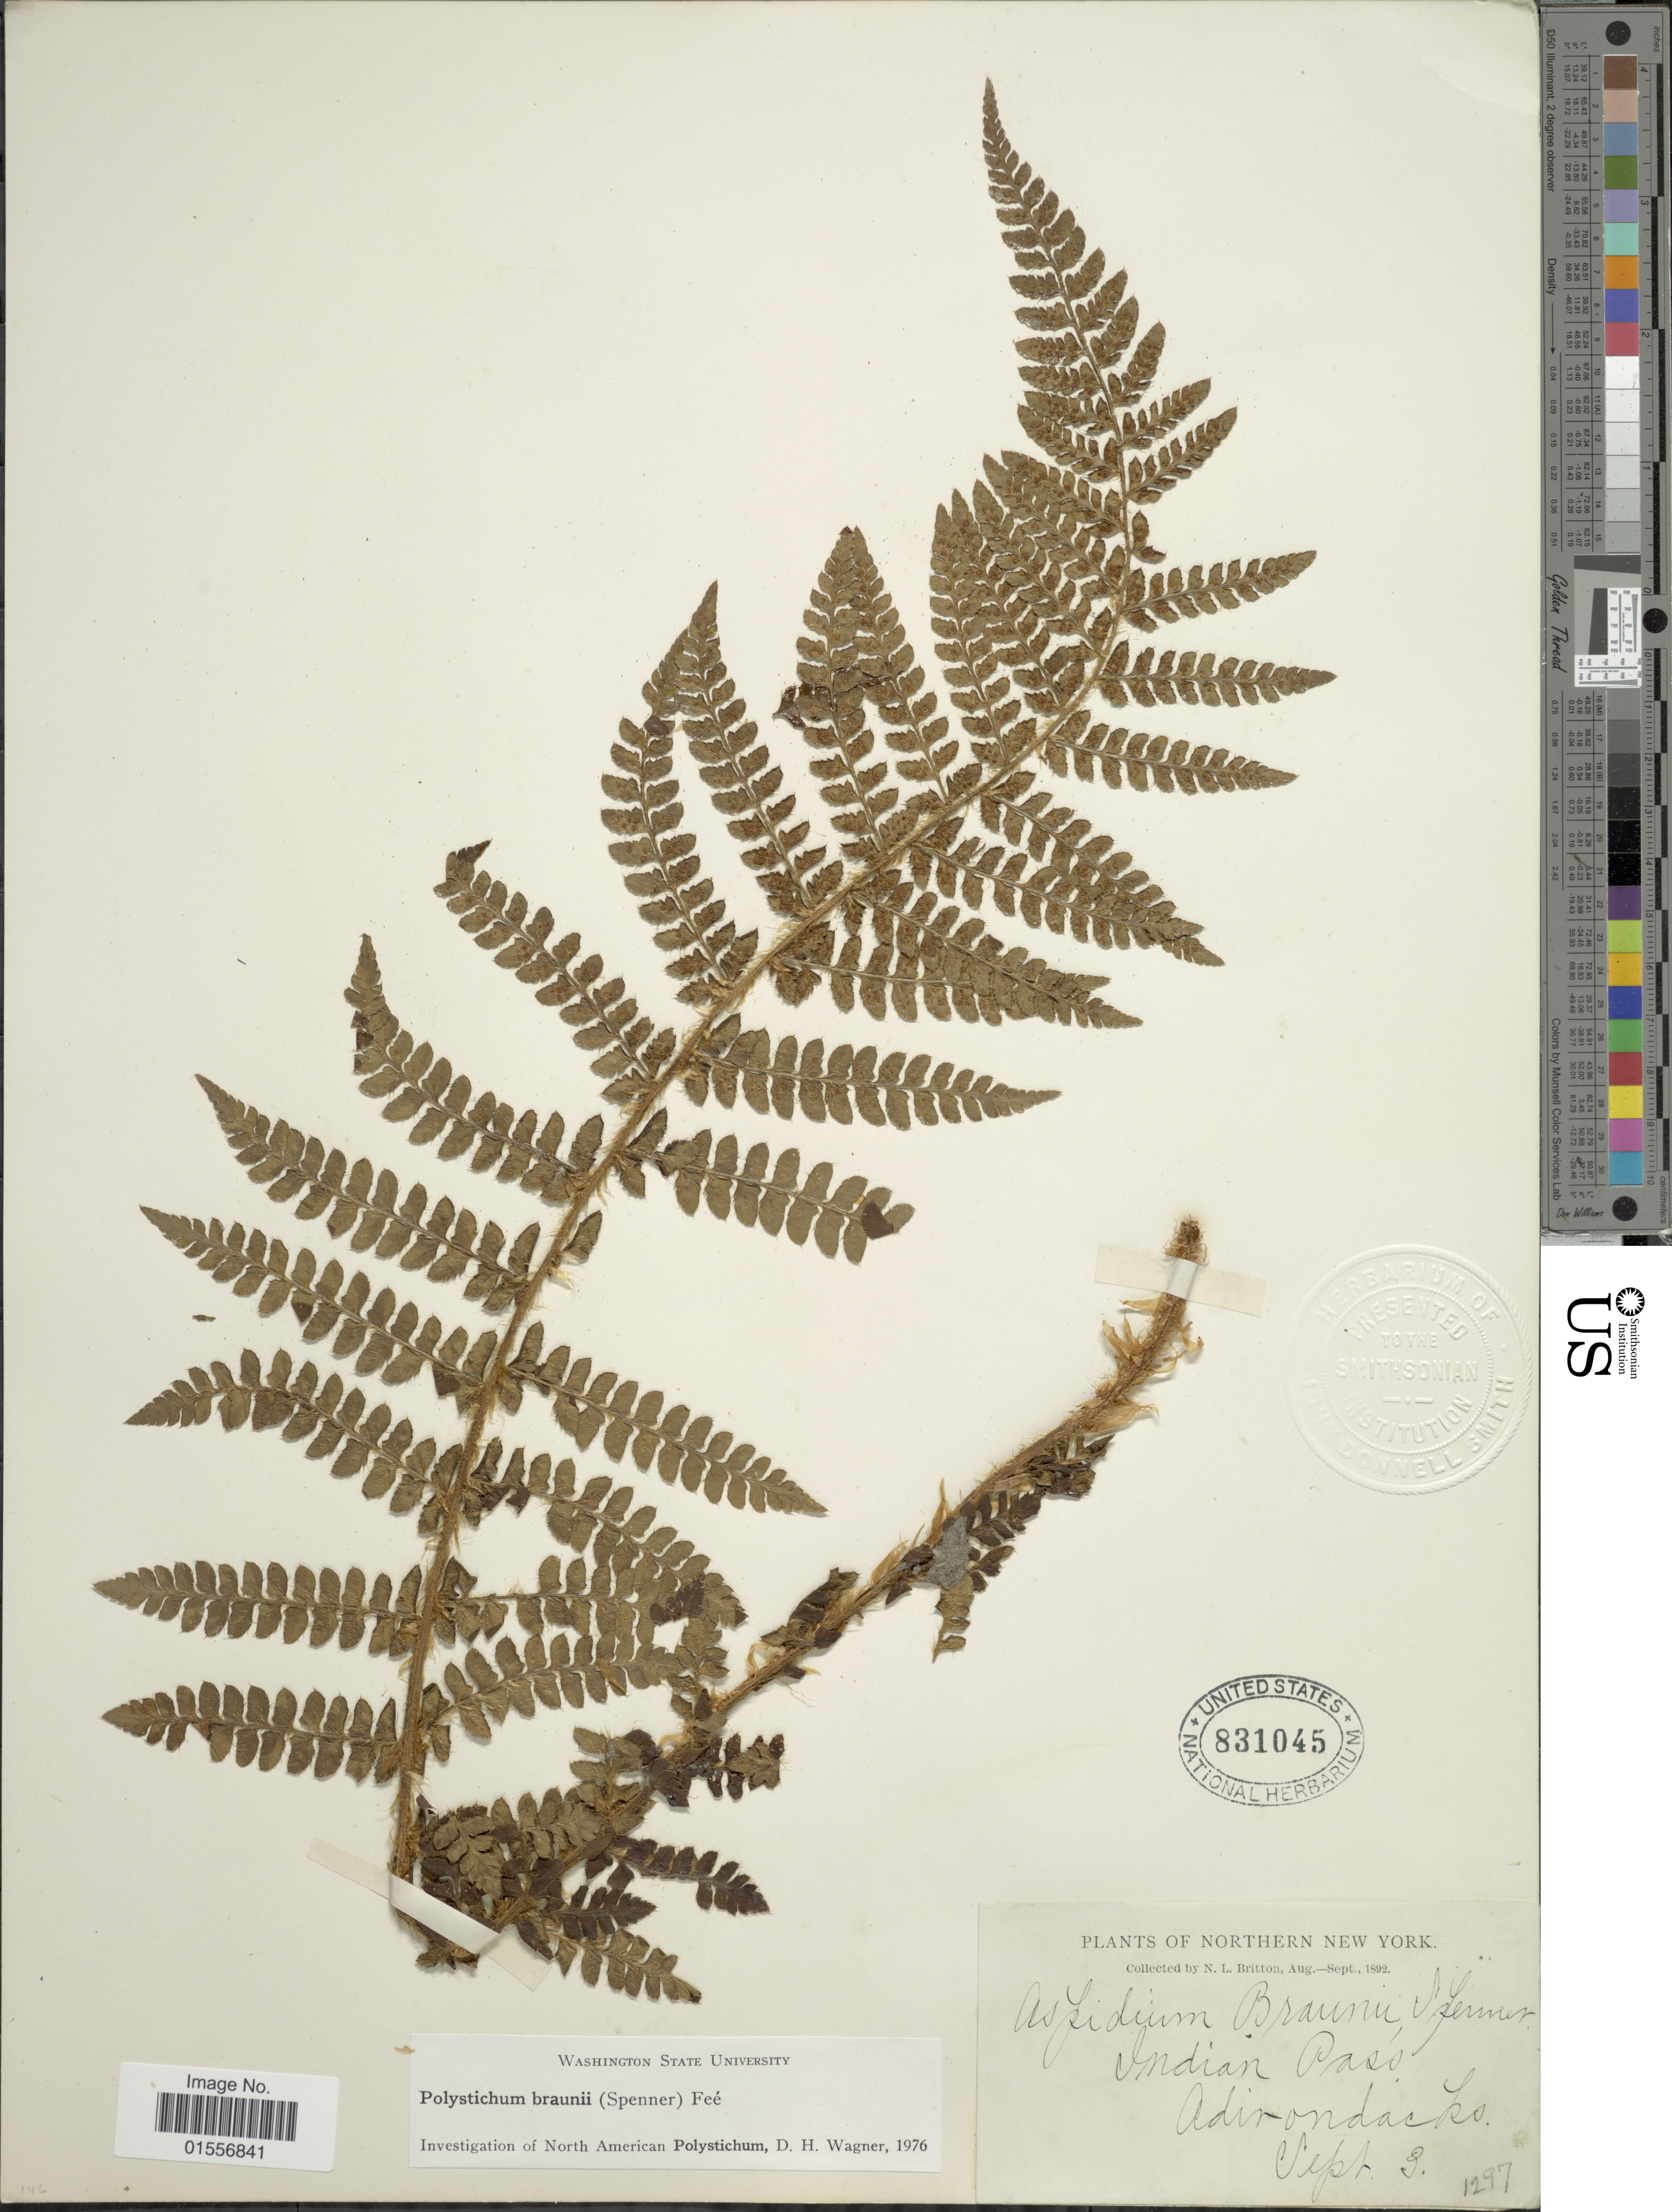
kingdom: Plantae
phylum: Tracheophyta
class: Polypodiopsida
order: Polypodiales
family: Dryopteridaceae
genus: Polystichum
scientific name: Polystichum braunii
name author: (Spenn.) Fée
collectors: N. Britton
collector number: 1297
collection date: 1892-09-03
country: United States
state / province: New York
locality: Northern New York, Indian Pass, Adirondacks.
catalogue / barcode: US 831045